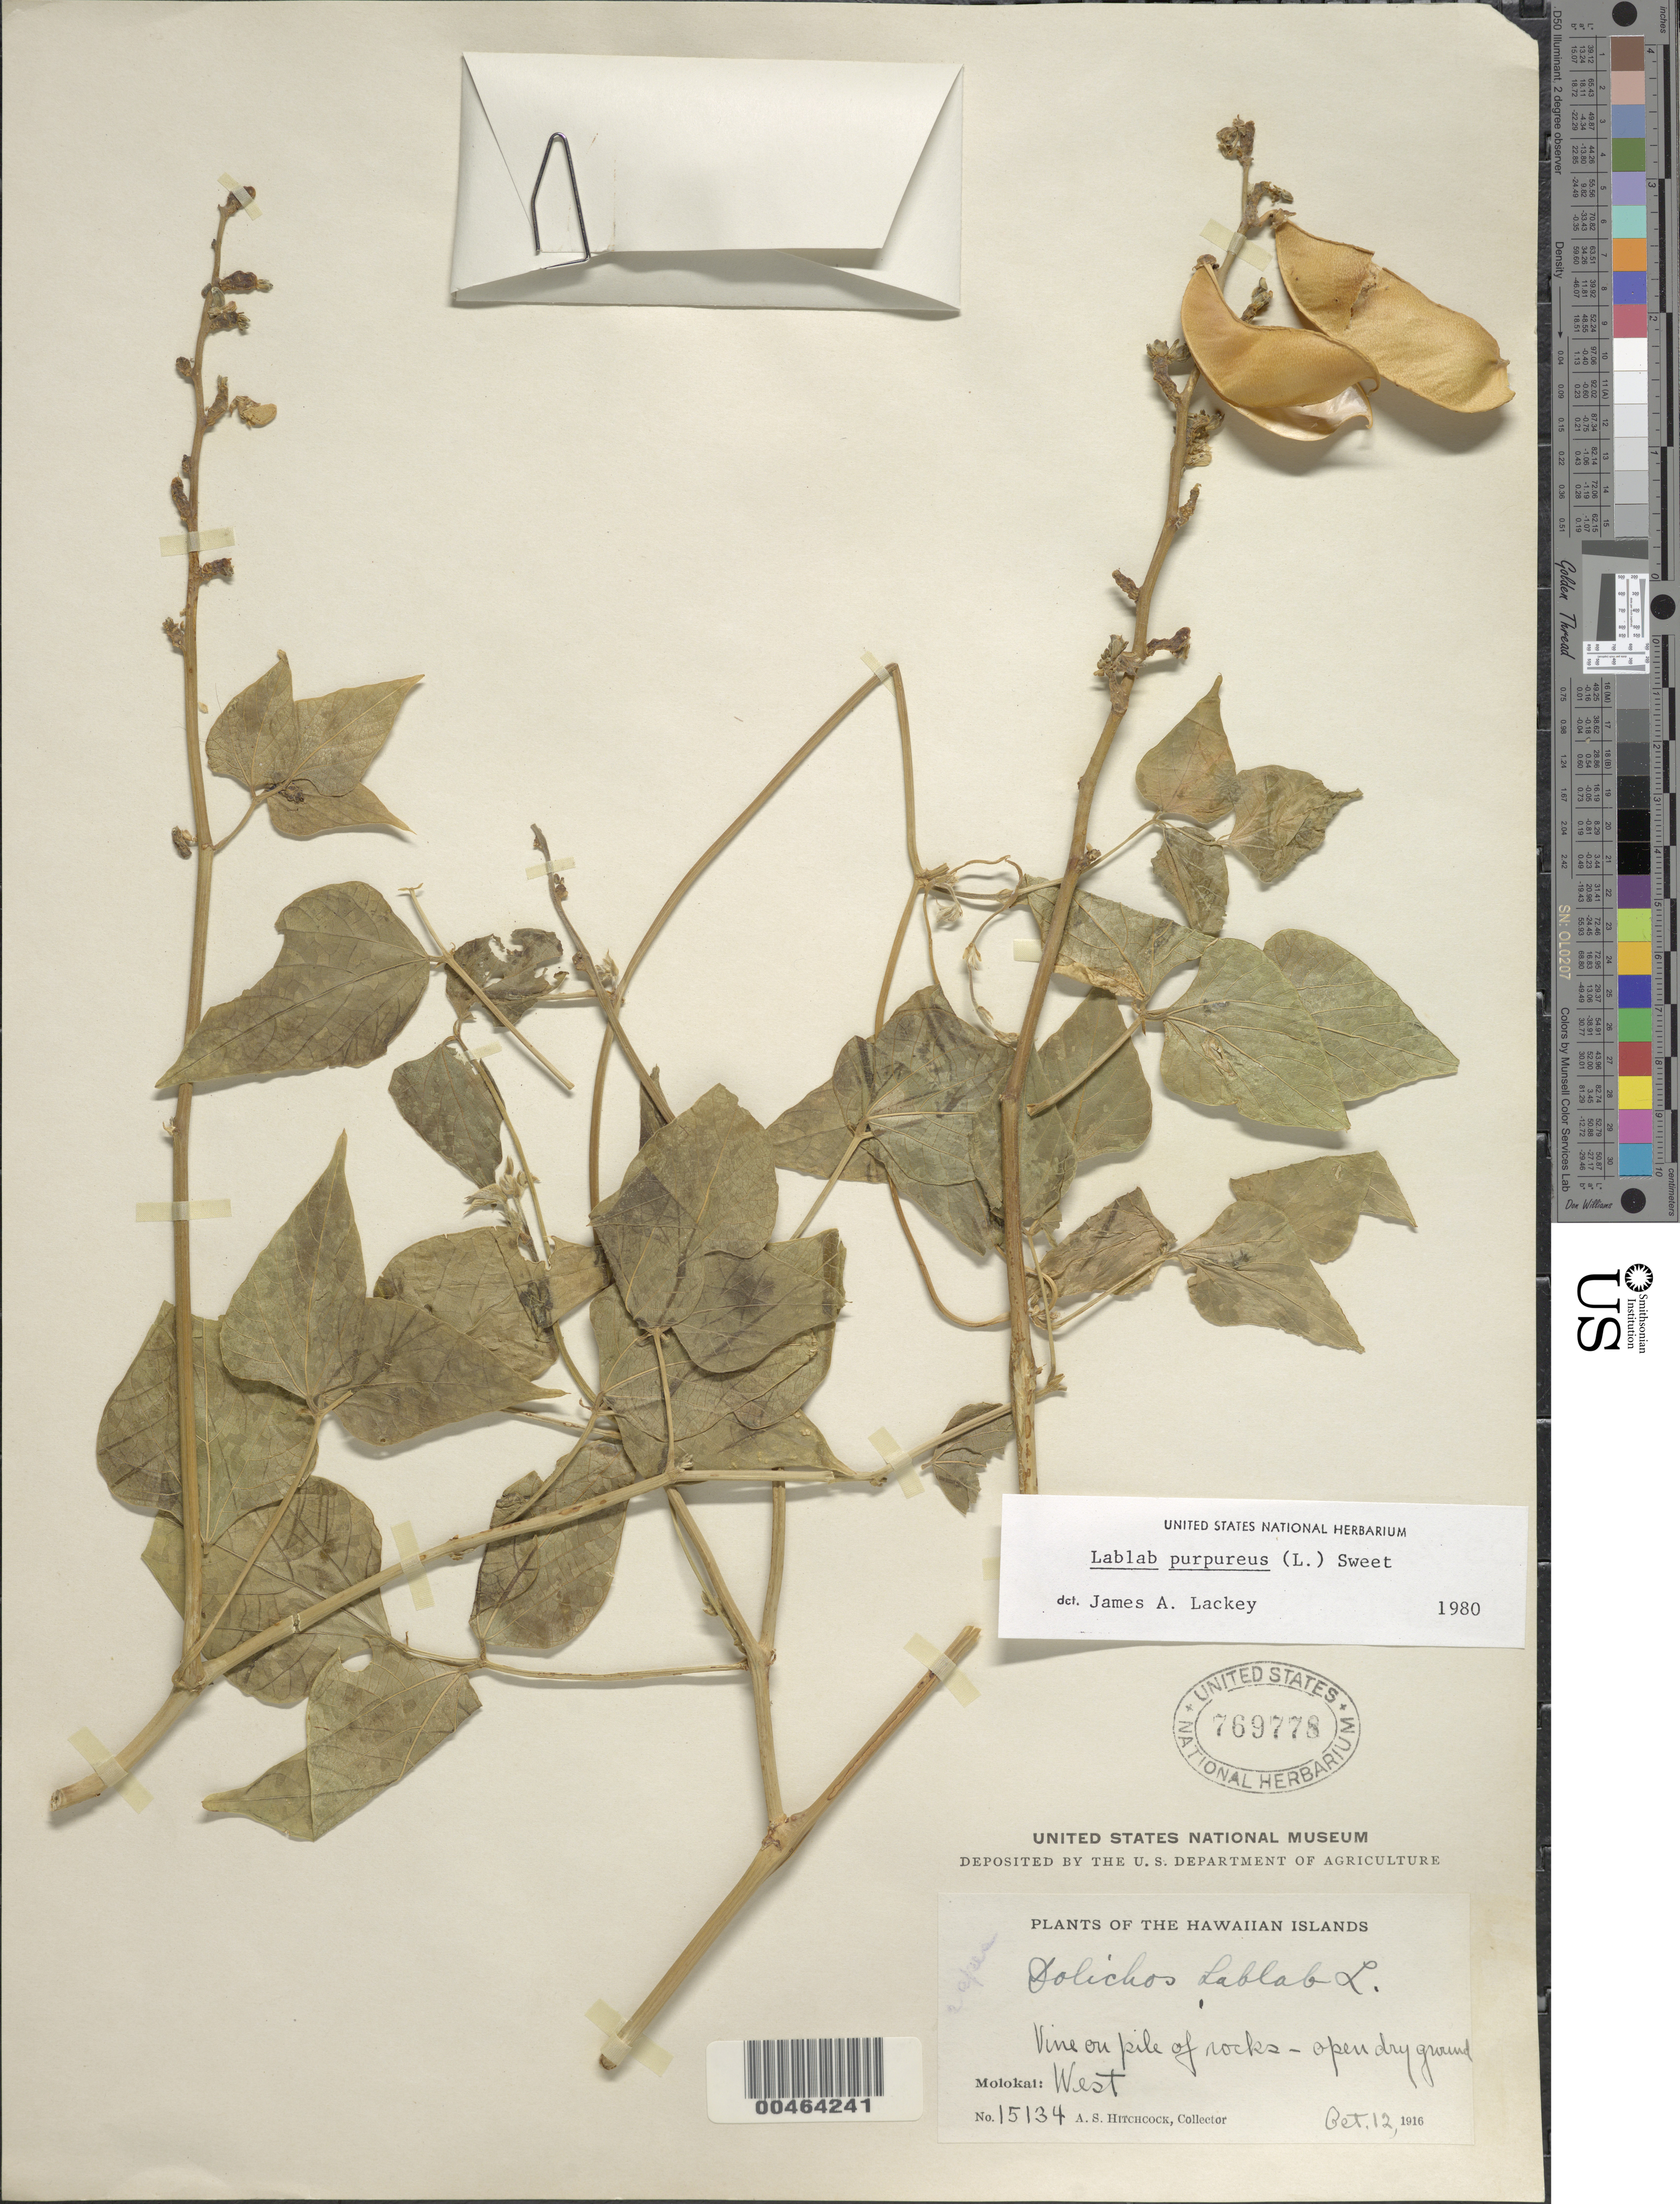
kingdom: Plantae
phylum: Tracheophyta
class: Magnoliopsida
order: Fabales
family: Fabaceae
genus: Lablab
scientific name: Lablab purpureus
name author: (L.) Sweet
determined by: Lackey, James A.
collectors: A. S. Hitchcock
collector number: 15134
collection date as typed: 12 Oct 1916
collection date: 1916-10-12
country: United States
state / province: Hawaii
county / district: Maui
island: Moloka'i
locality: West Molokai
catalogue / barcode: US 769778